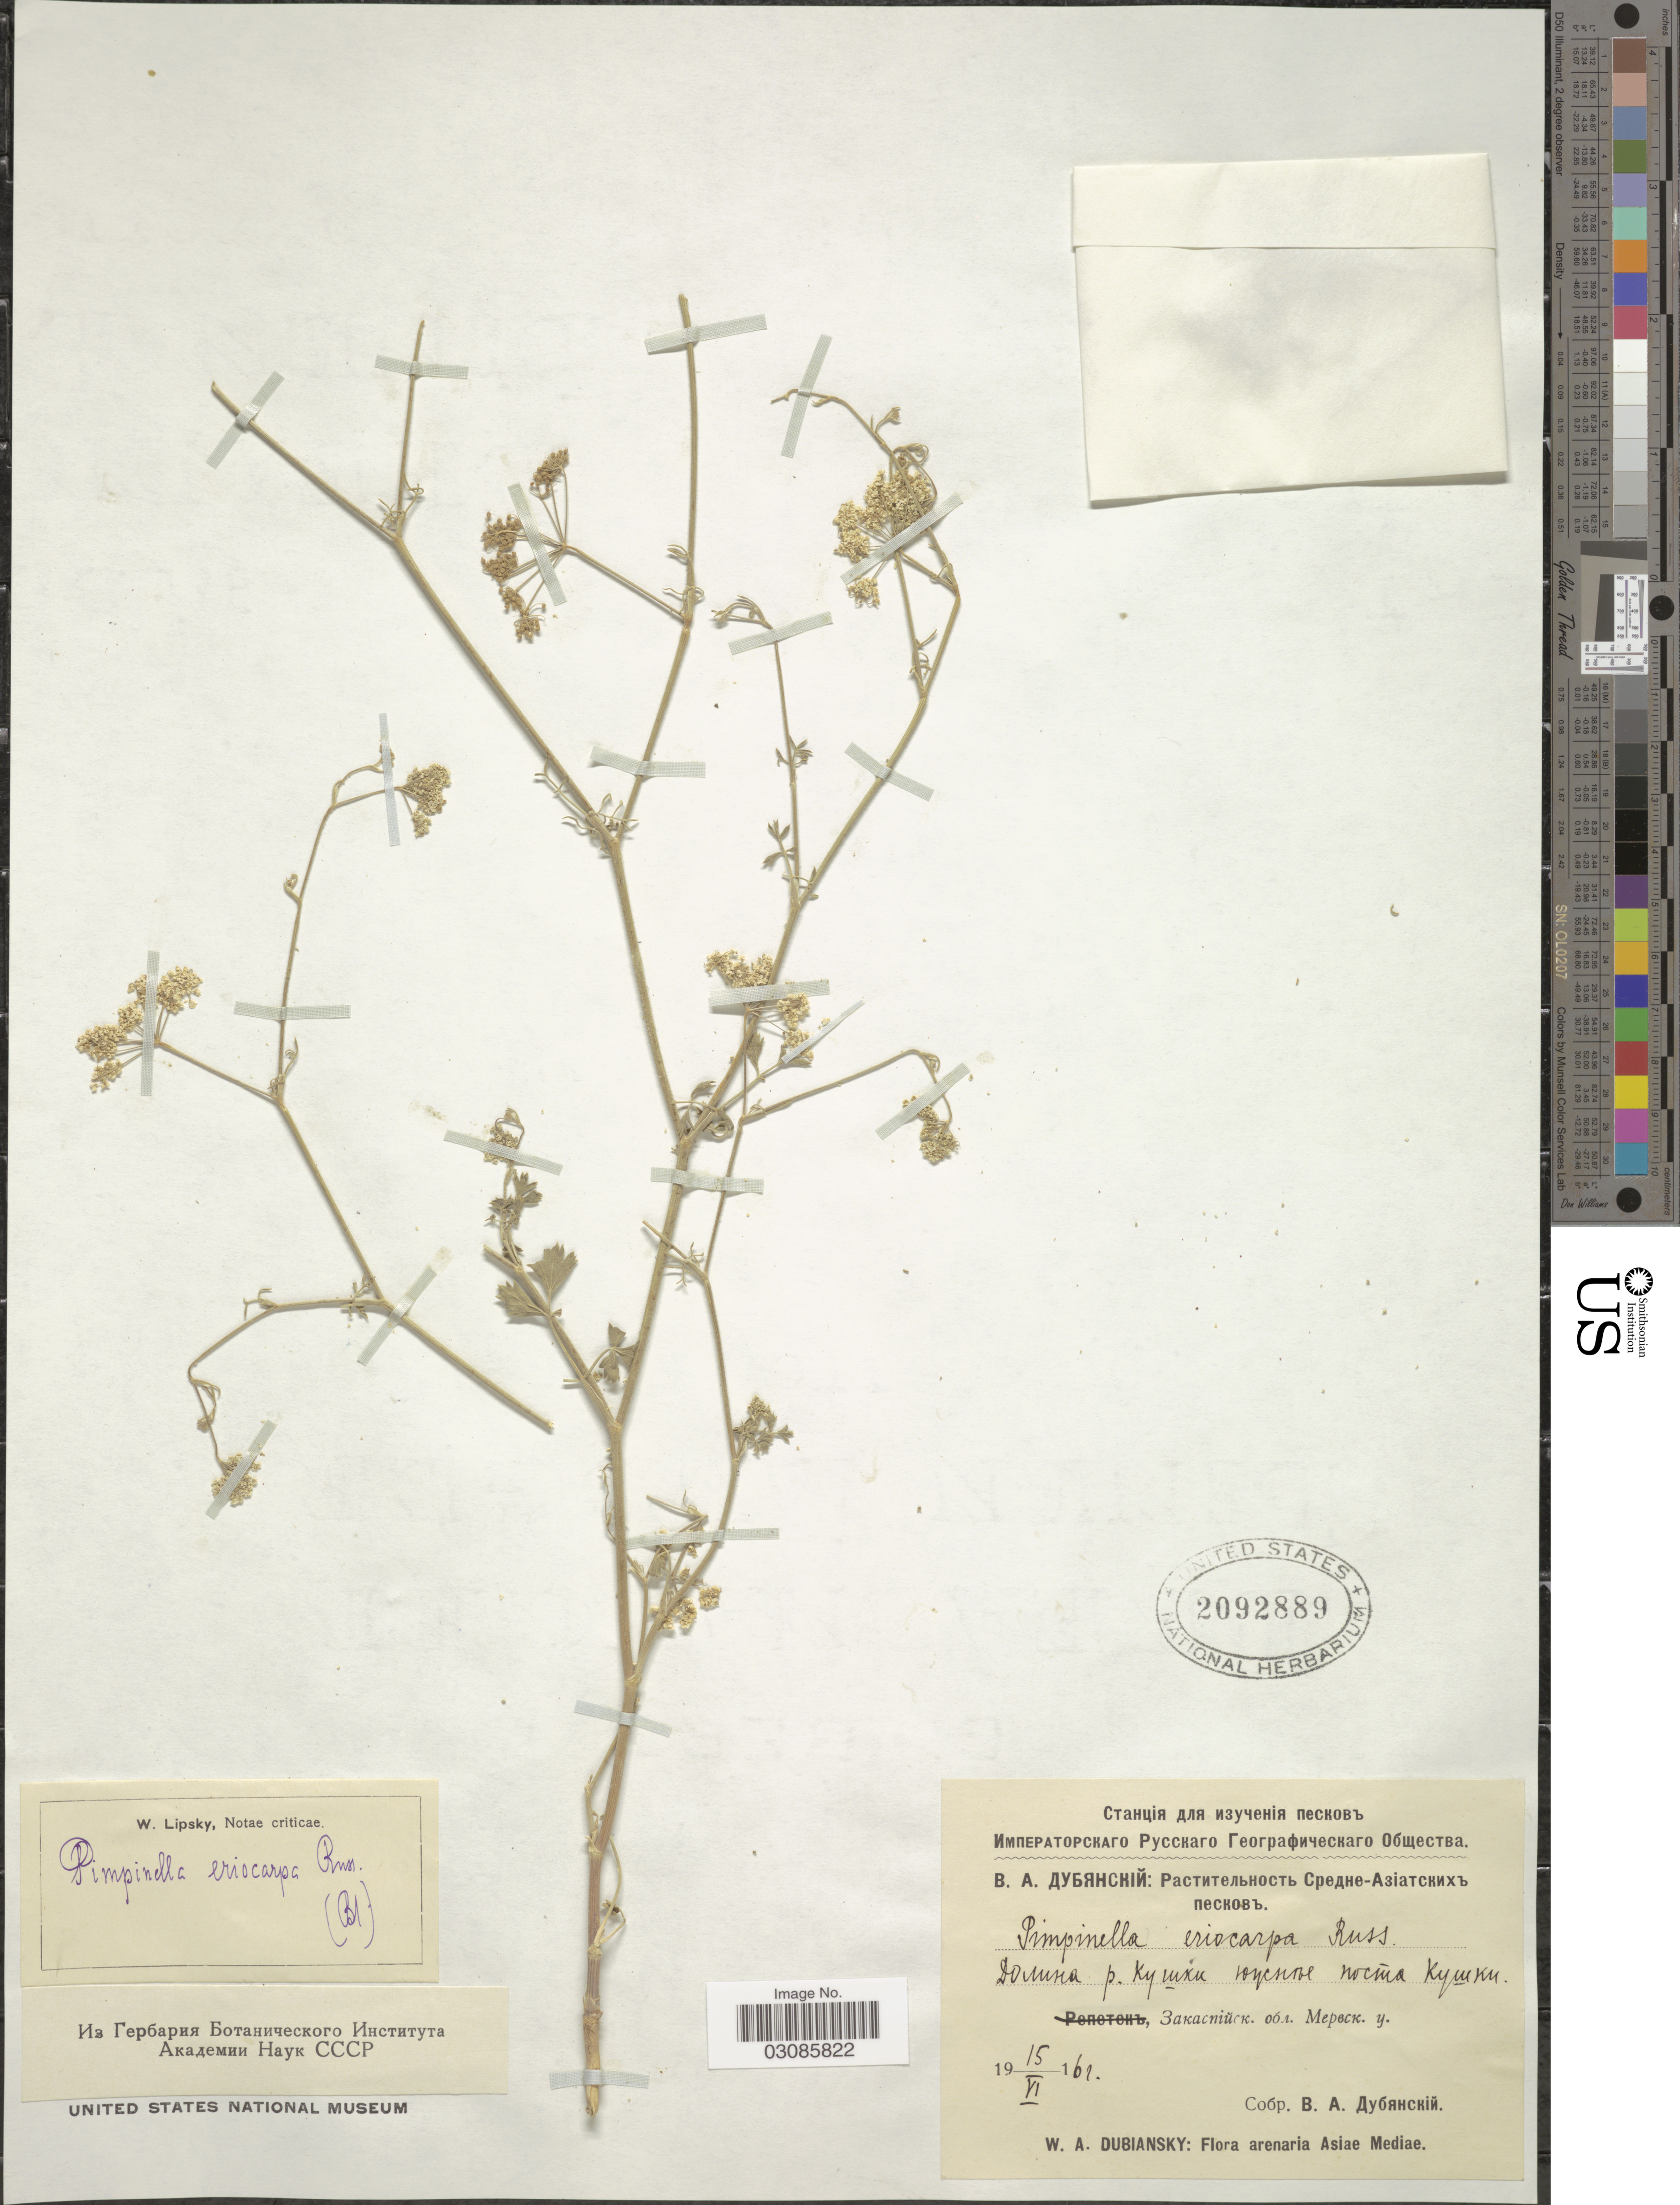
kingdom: Plantae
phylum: Tracheophyta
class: Magnoliopsida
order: Apiales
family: Apiaceae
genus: Pimpinella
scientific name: Pimpinella eriocarpa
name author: Banks & Sol.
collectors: W. Dubiansky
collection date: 1961-06-15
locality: Arenaria Asiae Mediae.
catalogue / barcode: US 2092889